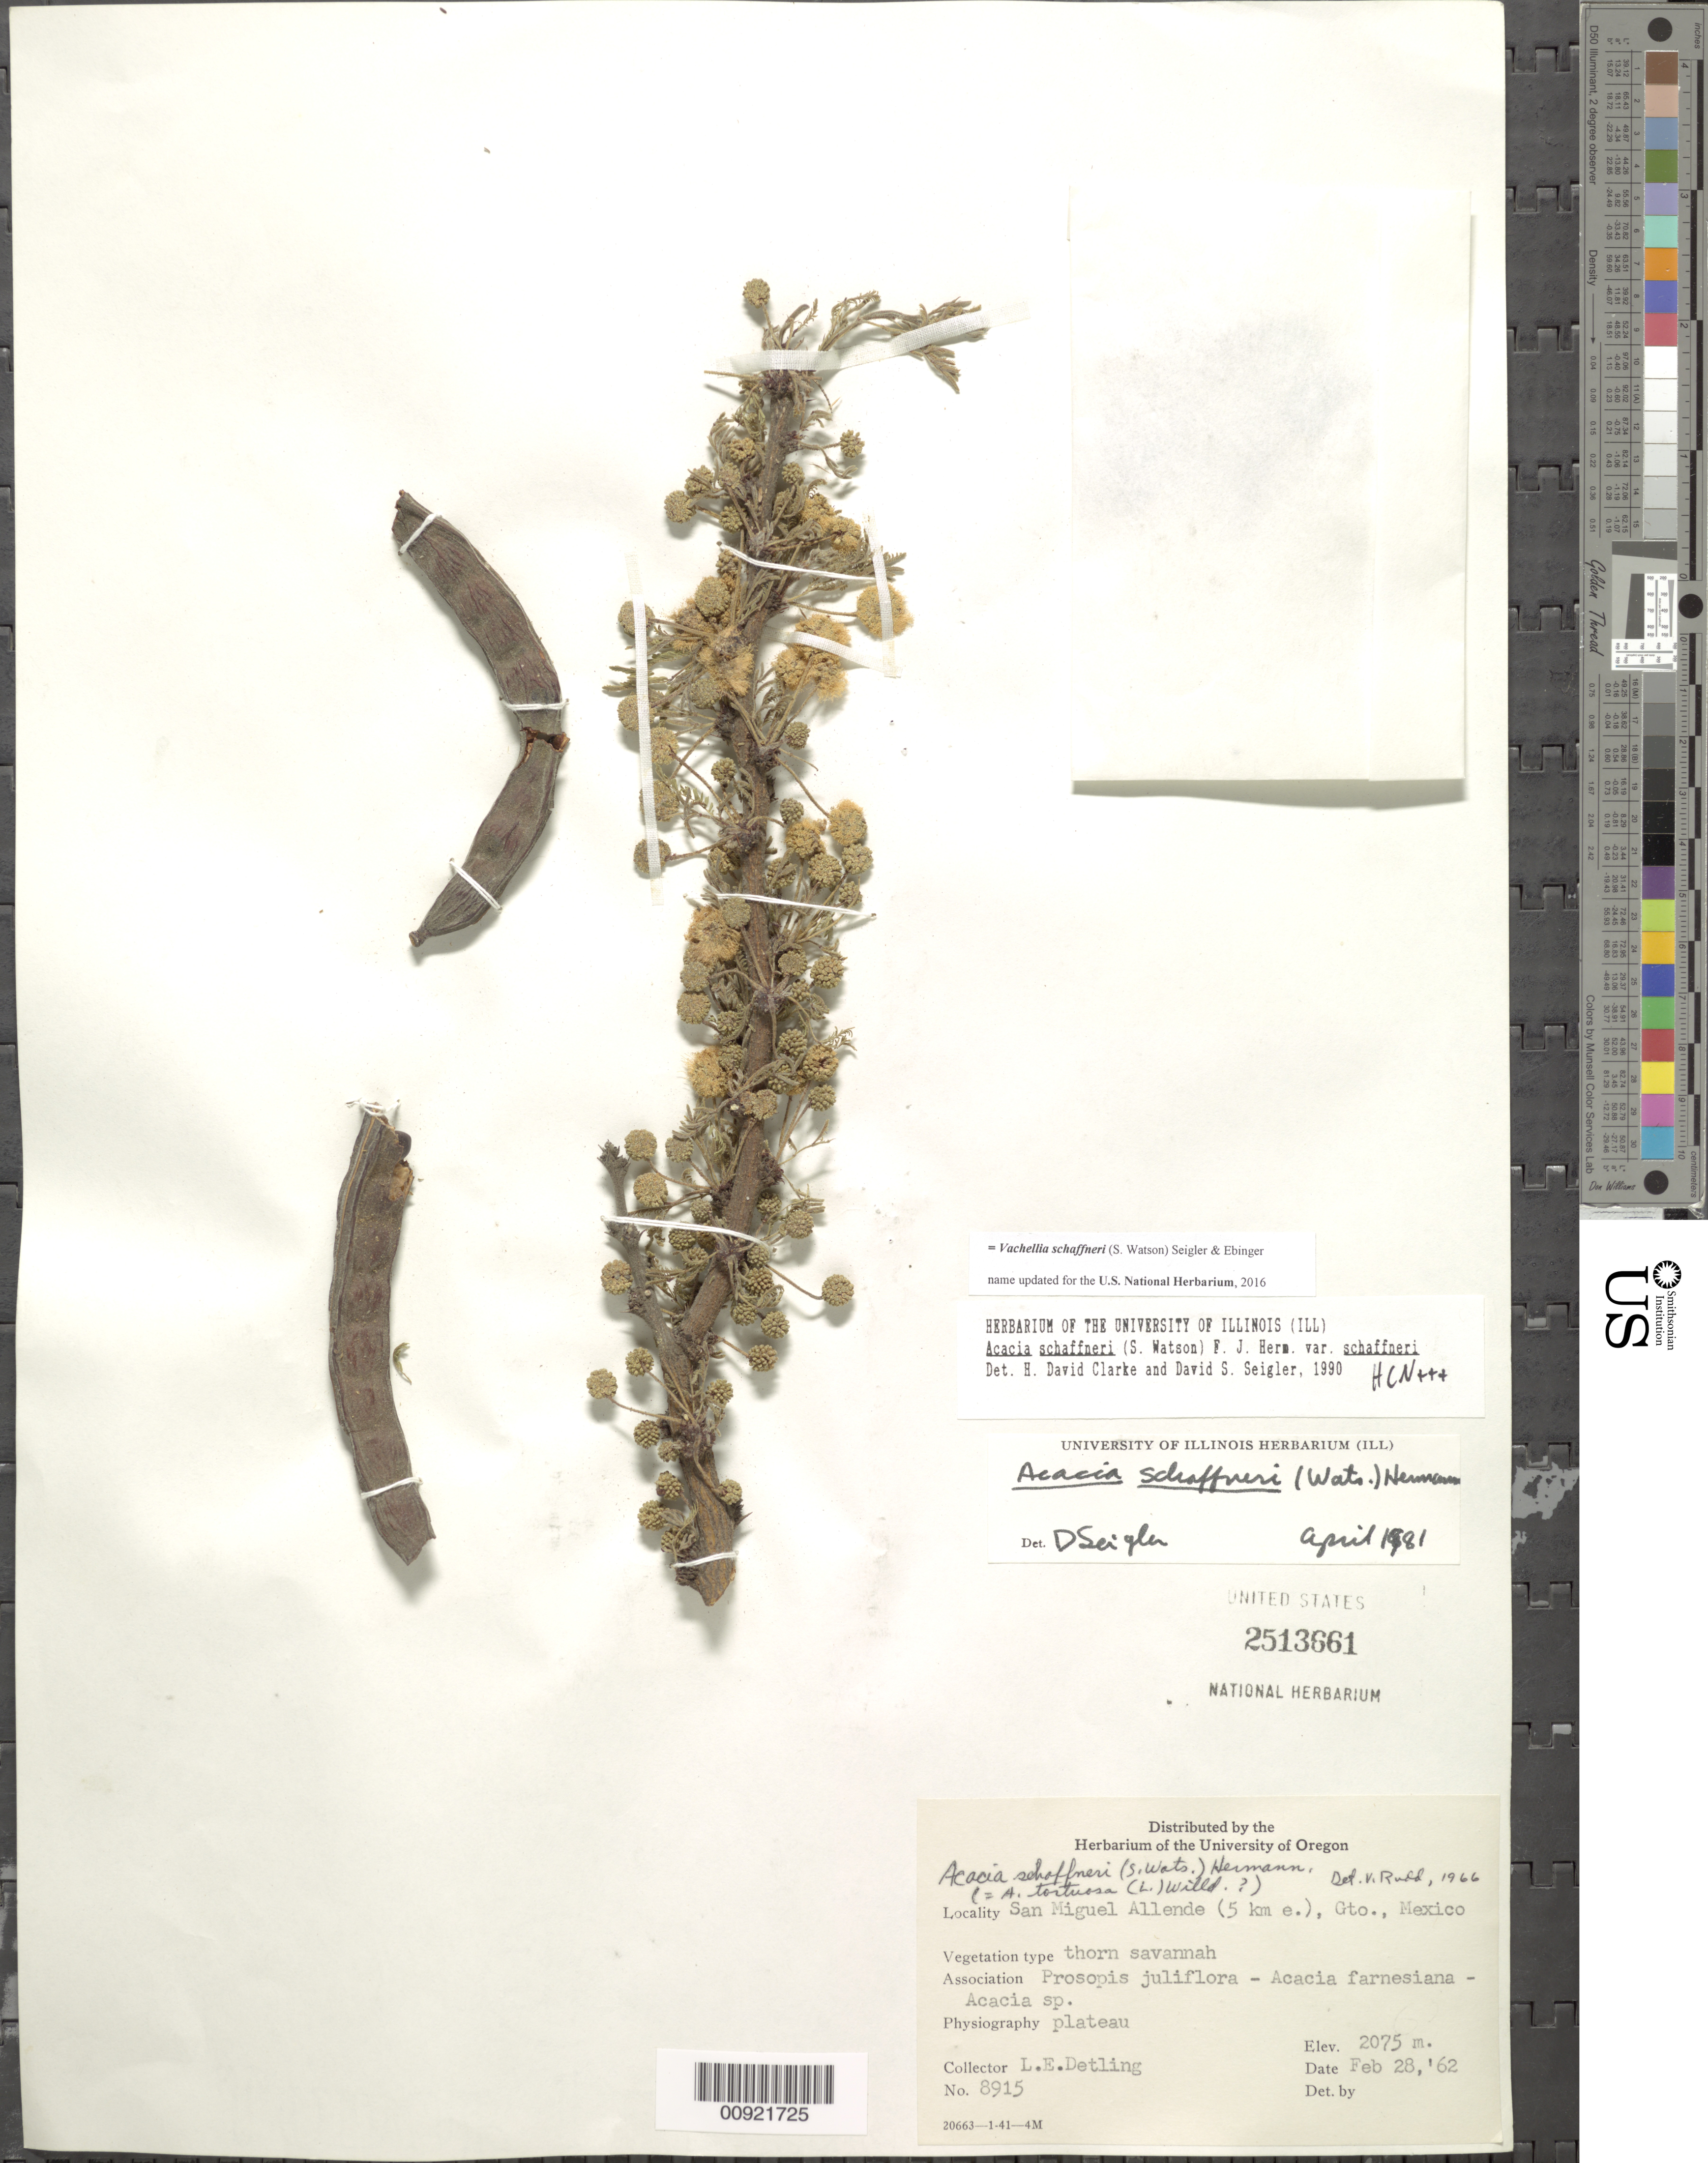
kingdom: Plantae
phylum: Tracheophyta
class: Magnoliopsida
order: Fabales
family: Fabaceae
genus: Vachellia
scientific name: Vachellia schaffneri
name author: (S. Watson) Seigler & Ebinger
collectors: L. E. Detling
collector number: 8915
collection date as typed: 28 Feb 1962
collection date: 1962-02-28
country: Mexico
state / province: Guanajuato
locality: San Miguel Allende (5 km. E), Guanajuato.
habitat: Thorn savannah. Association Prosopis juliflora - Acacia farnesiana- Acacia sp. Physiography plateau.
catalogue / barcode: US 2513661